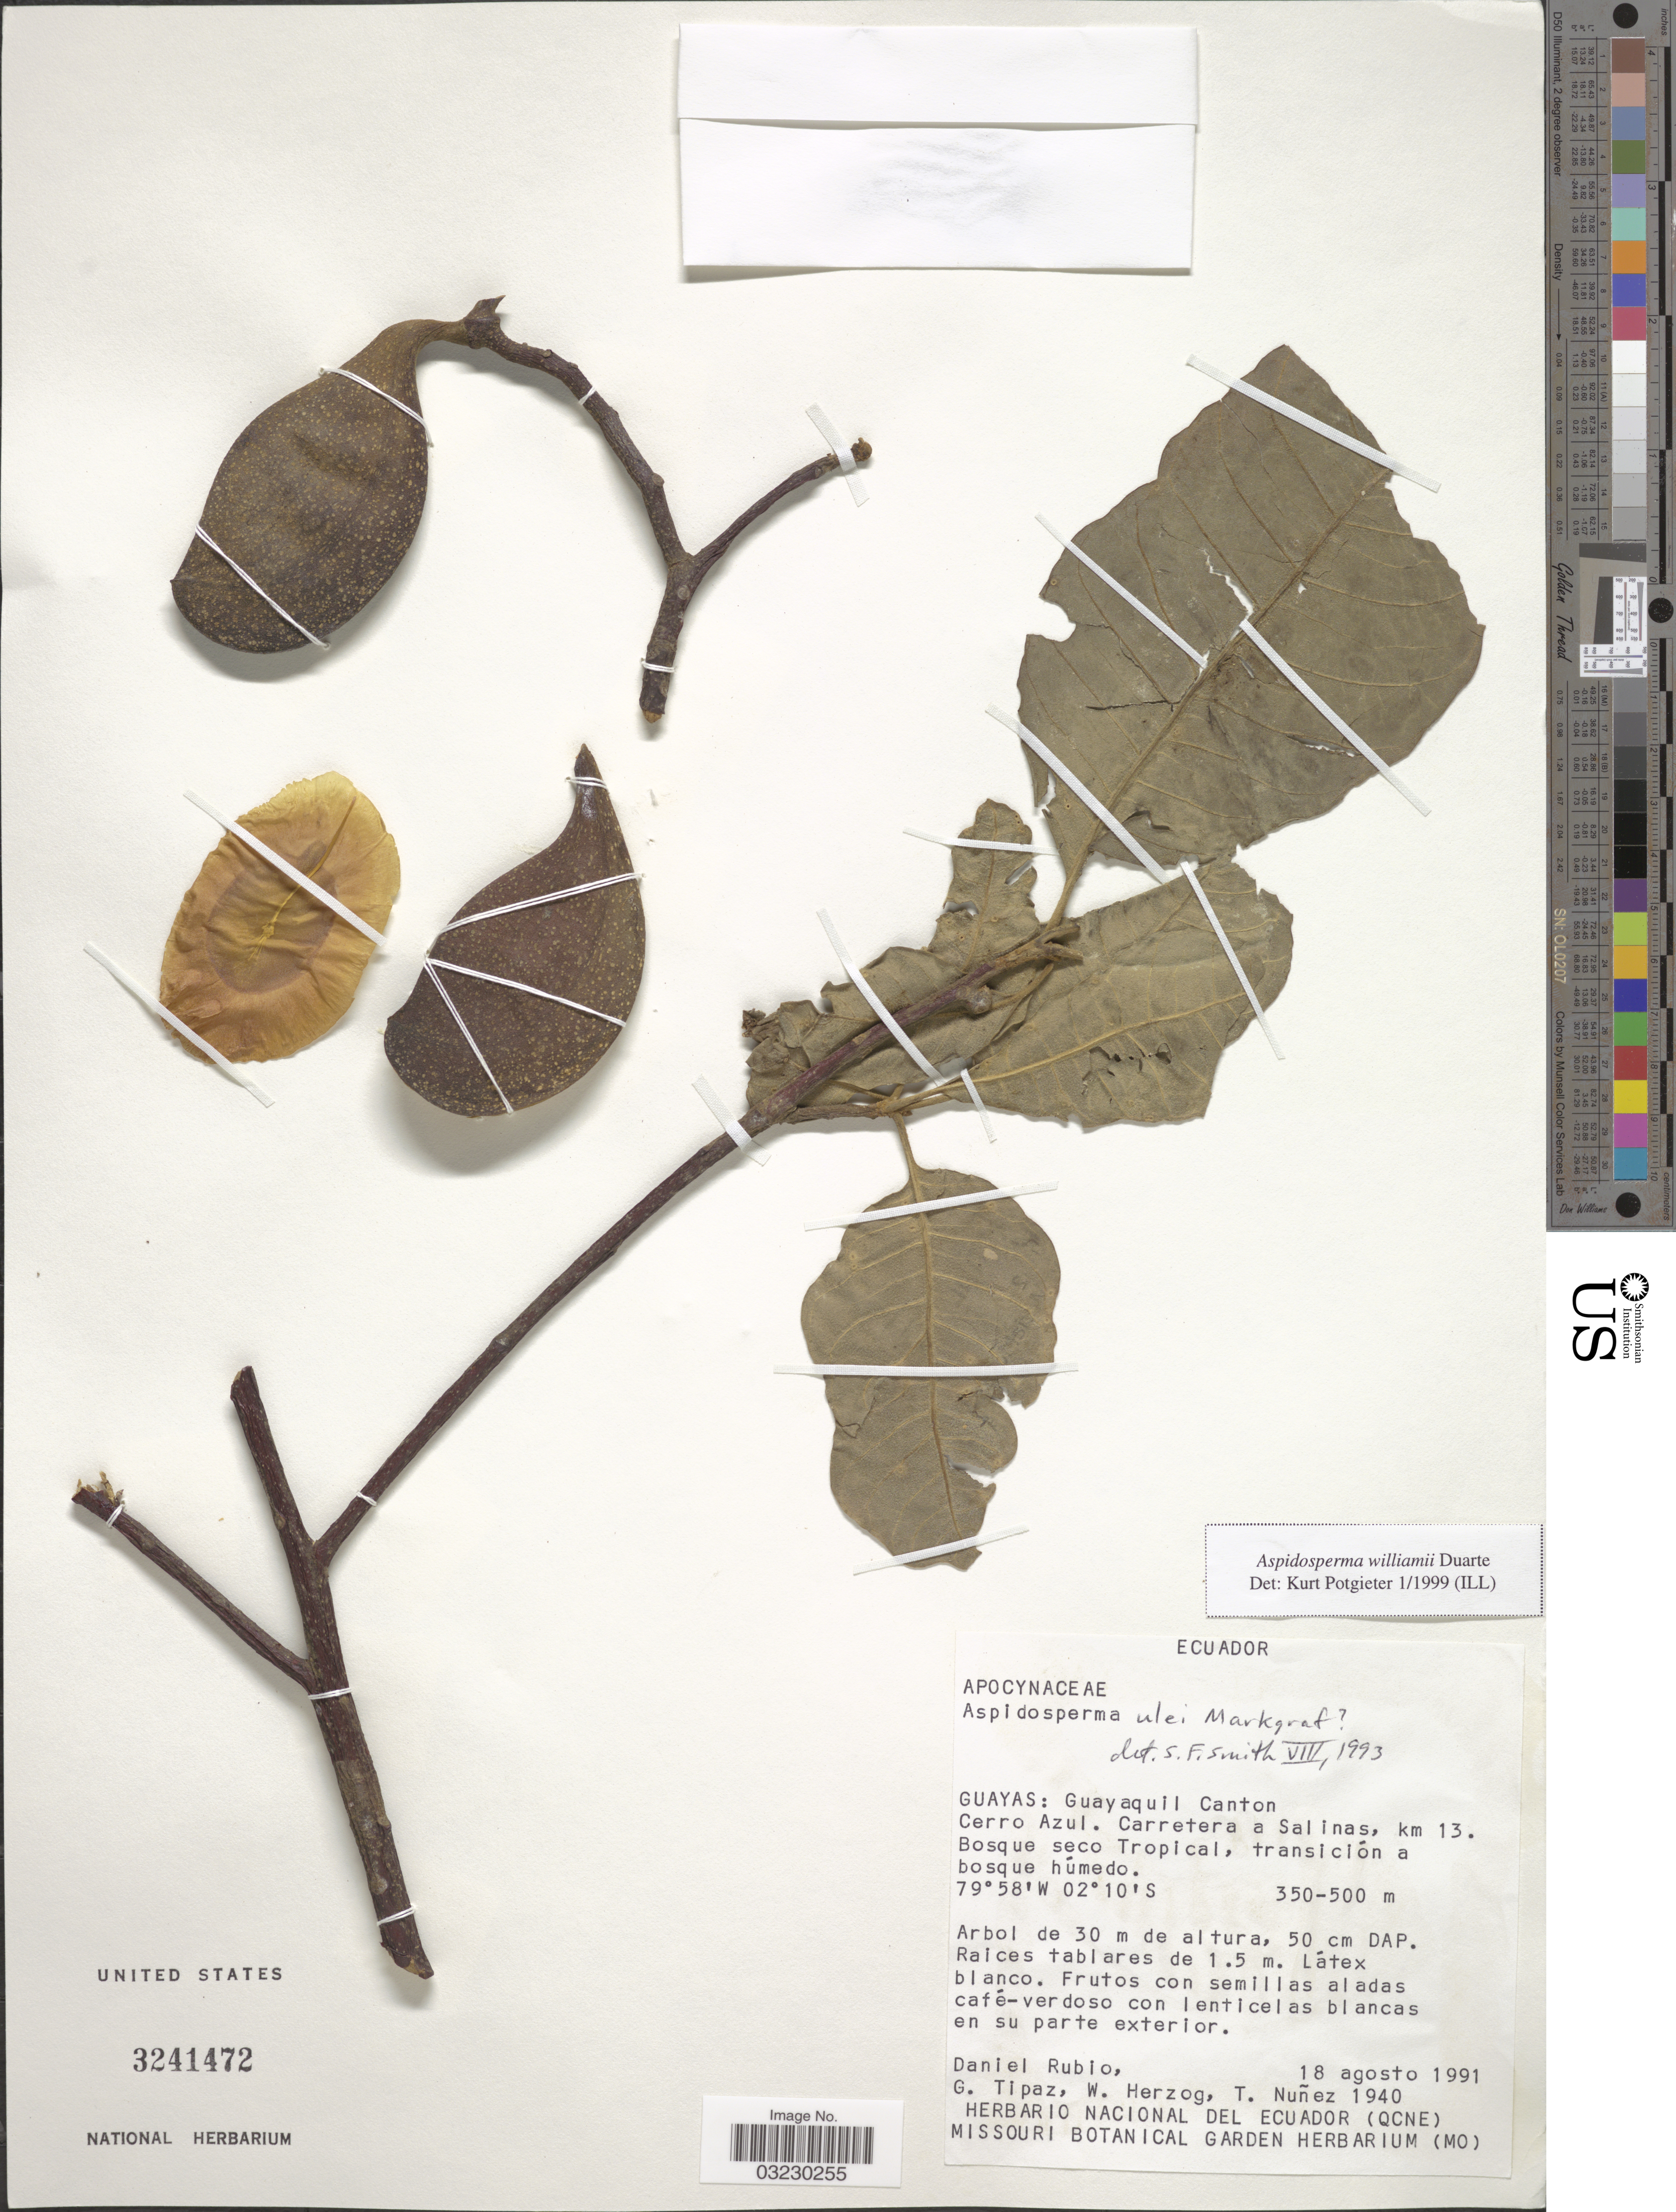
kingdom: Plantae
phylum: Tracheophyta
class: Magnoliopsida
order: Gentianales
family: Apocynaceae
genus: Aspidosperma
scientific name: Aspidosperma williamii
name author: Duarte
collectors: D. Rubio, G. Tipaz, W. Herzog & T. Núñez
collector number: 1940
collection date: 1991-08-18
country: Ecuador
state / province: Guayas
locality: Guayaquill Canton. Cerro Azul. Carretera a Salinas, km 13.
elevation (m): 350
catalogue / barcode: US 3241472